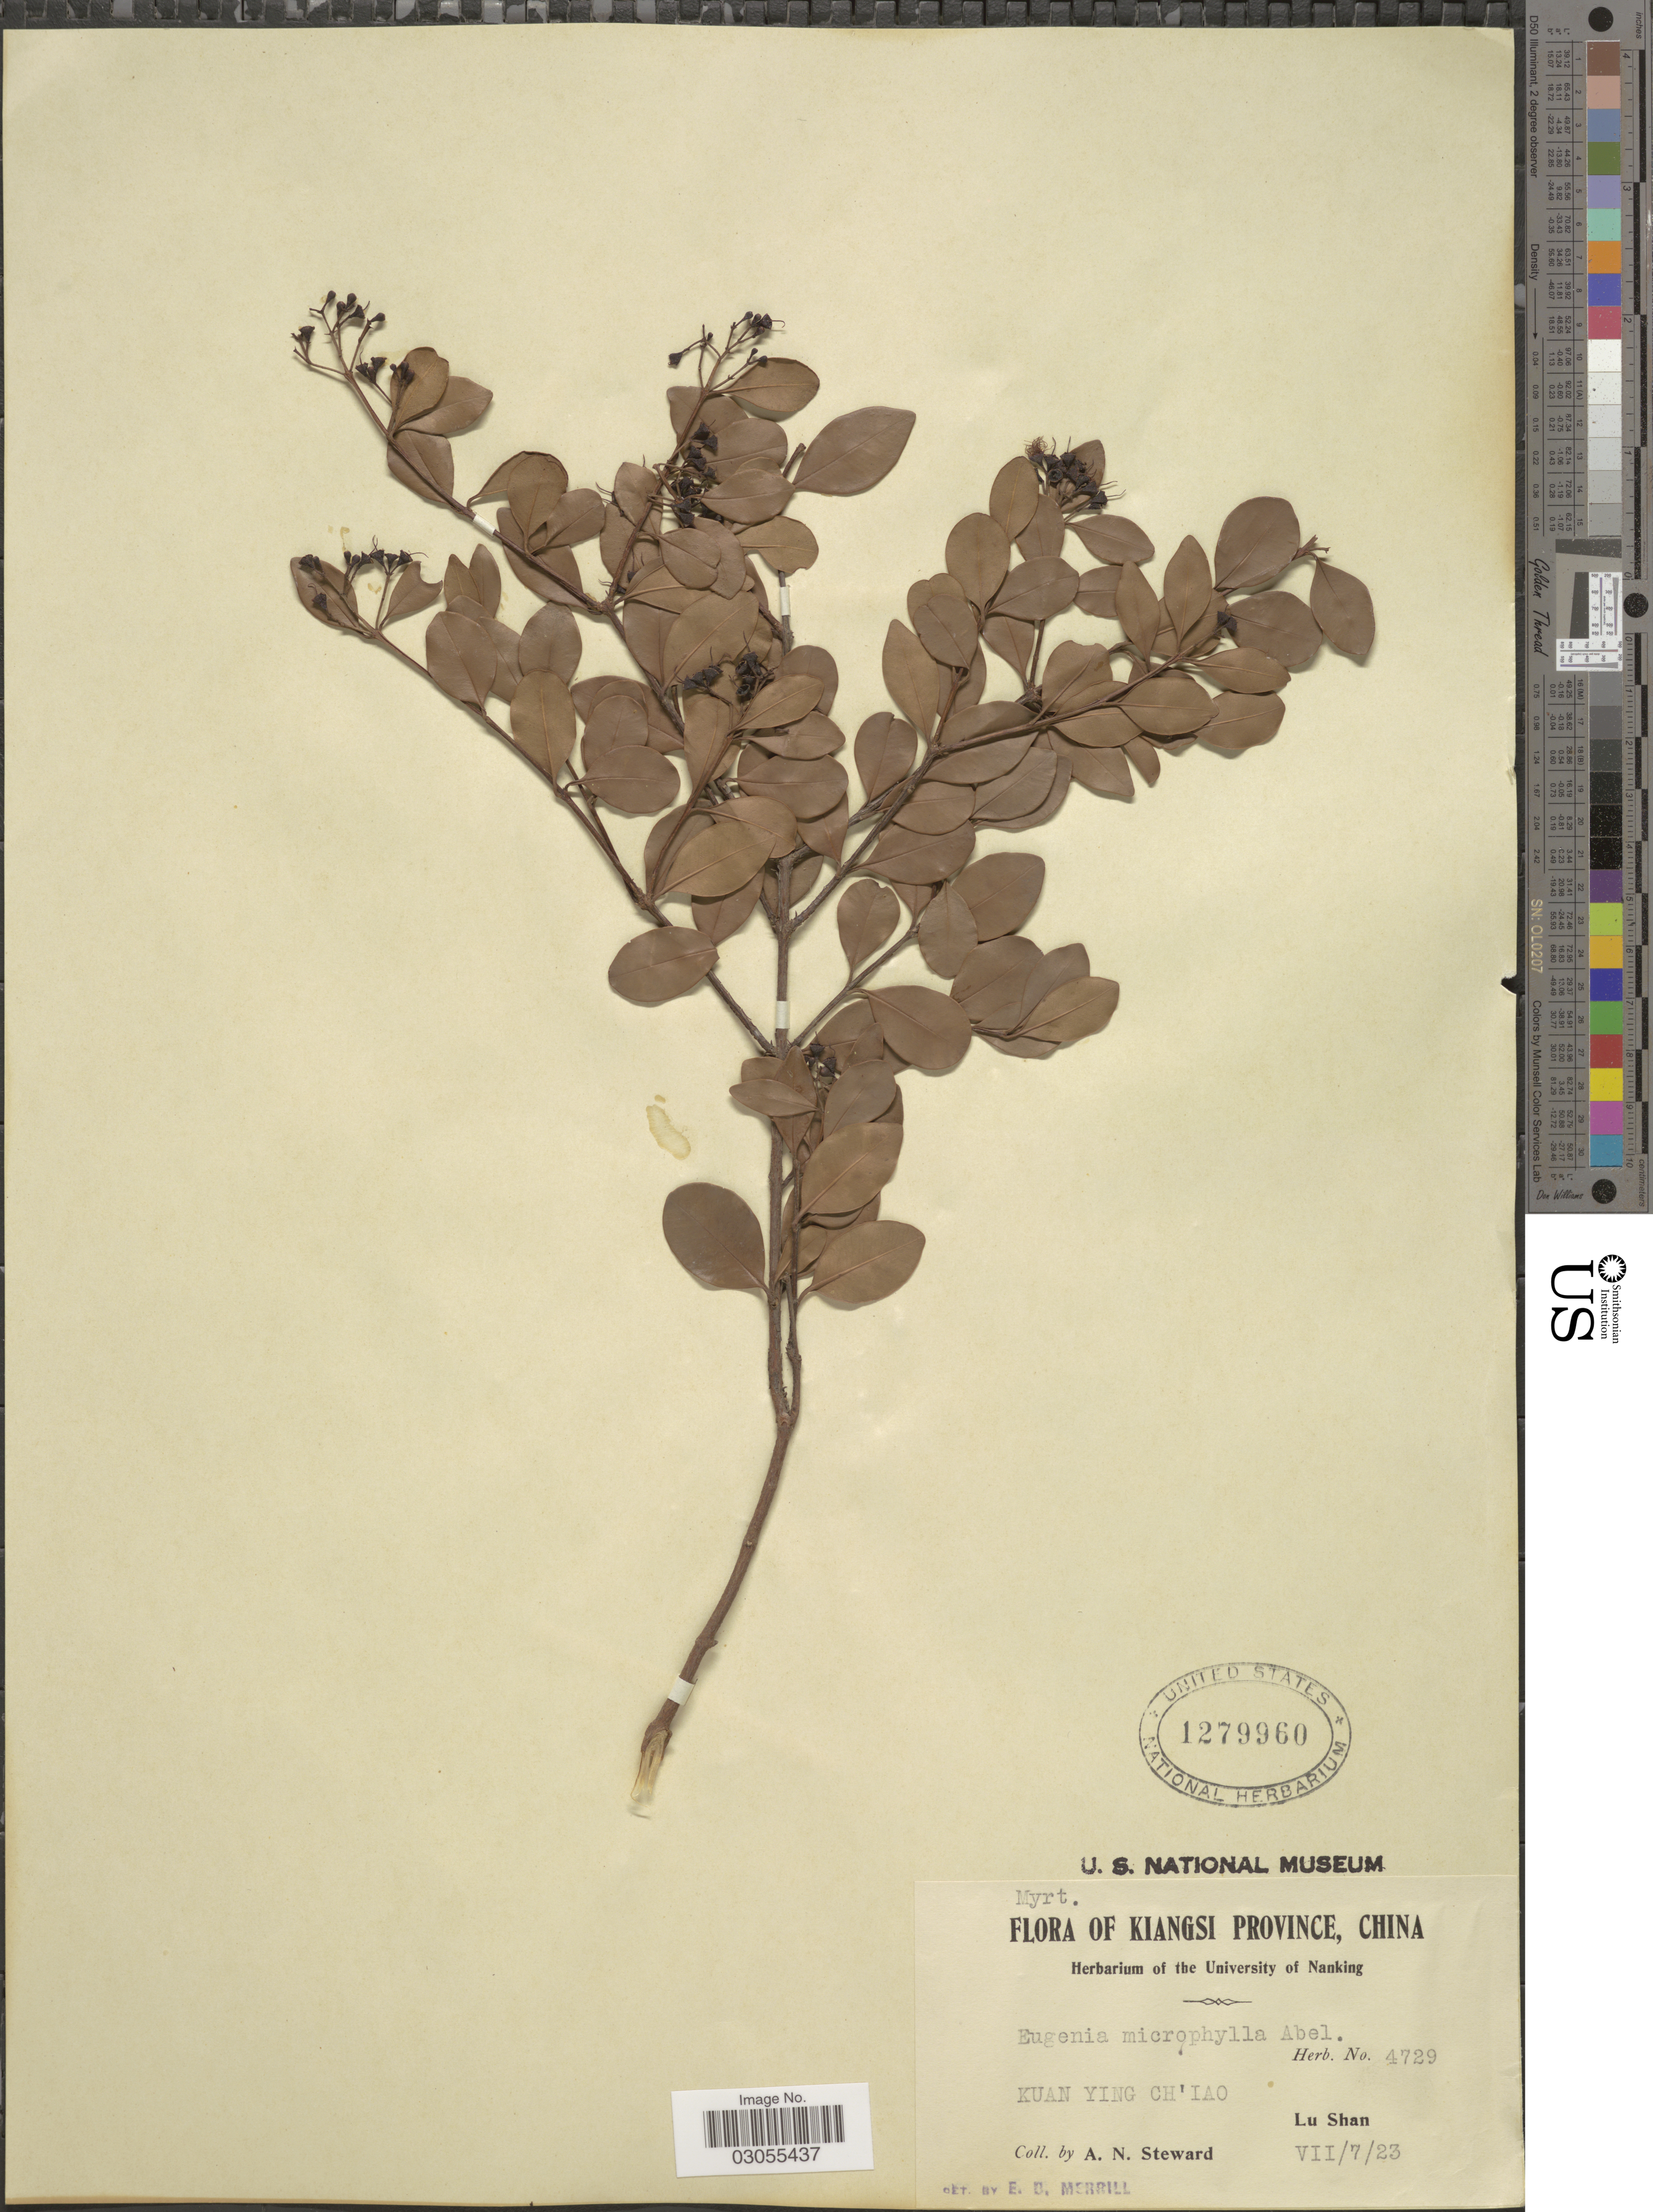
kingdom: Plantae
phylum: Tracheophyta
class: Magnoliopsida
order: Myrtales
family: Myrtaceae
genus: Syzygium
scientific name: Syzygium buxifolium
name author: Hook. & Arn.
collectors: A. N. Steward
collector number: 4729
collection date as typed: Transcribed d/m/y: 7/7/23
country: China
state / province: Jiangxi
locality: Kiangsi Province. Kuan Ying Ch'iao. Lu Shan.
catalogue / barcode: US 1279960